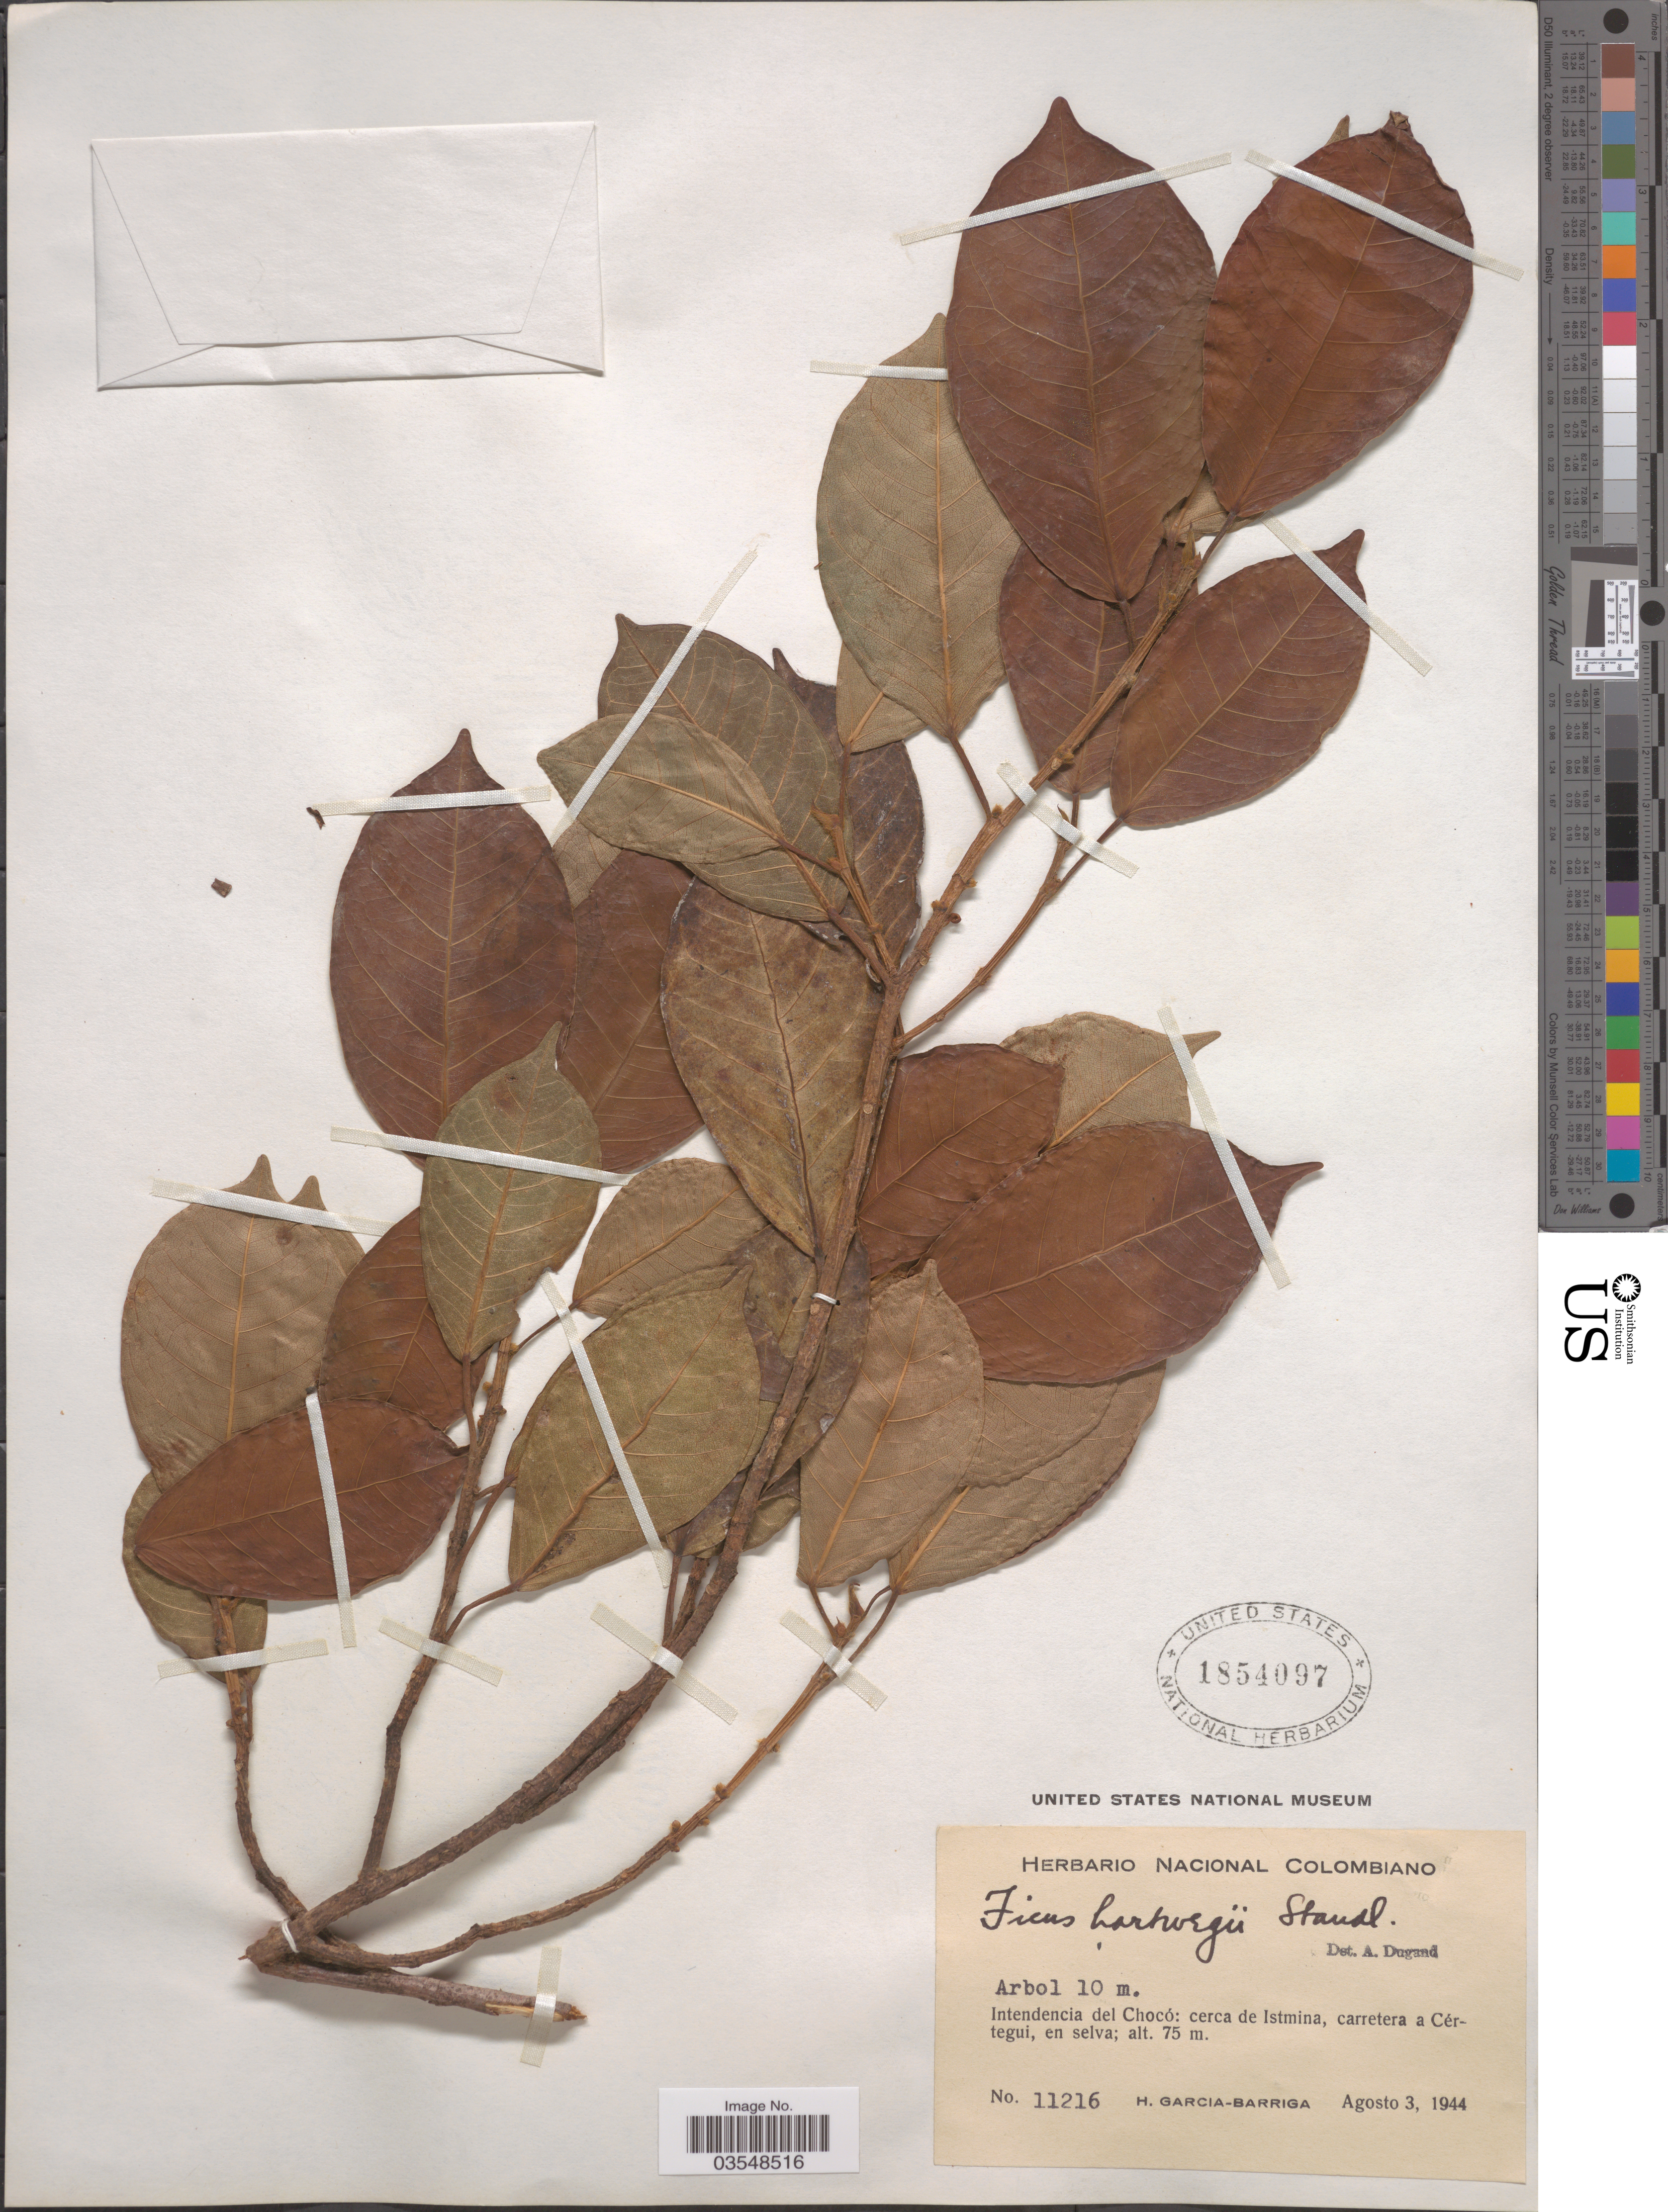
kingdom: Plantae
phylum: Tracheophyta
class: Magnoliopsida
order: Rosales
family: Moraceae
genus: Ficus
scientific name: Ficus hartwegii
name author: (Miq.) Miq.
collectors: H. García Barriga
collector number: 11216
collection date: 1944-08-03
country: Colombia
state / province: Chocó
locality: Intendencia del Chocó: cerca de Istmina, carretera a Cértegui, en selva.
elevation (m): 75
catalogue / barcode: US 1854097